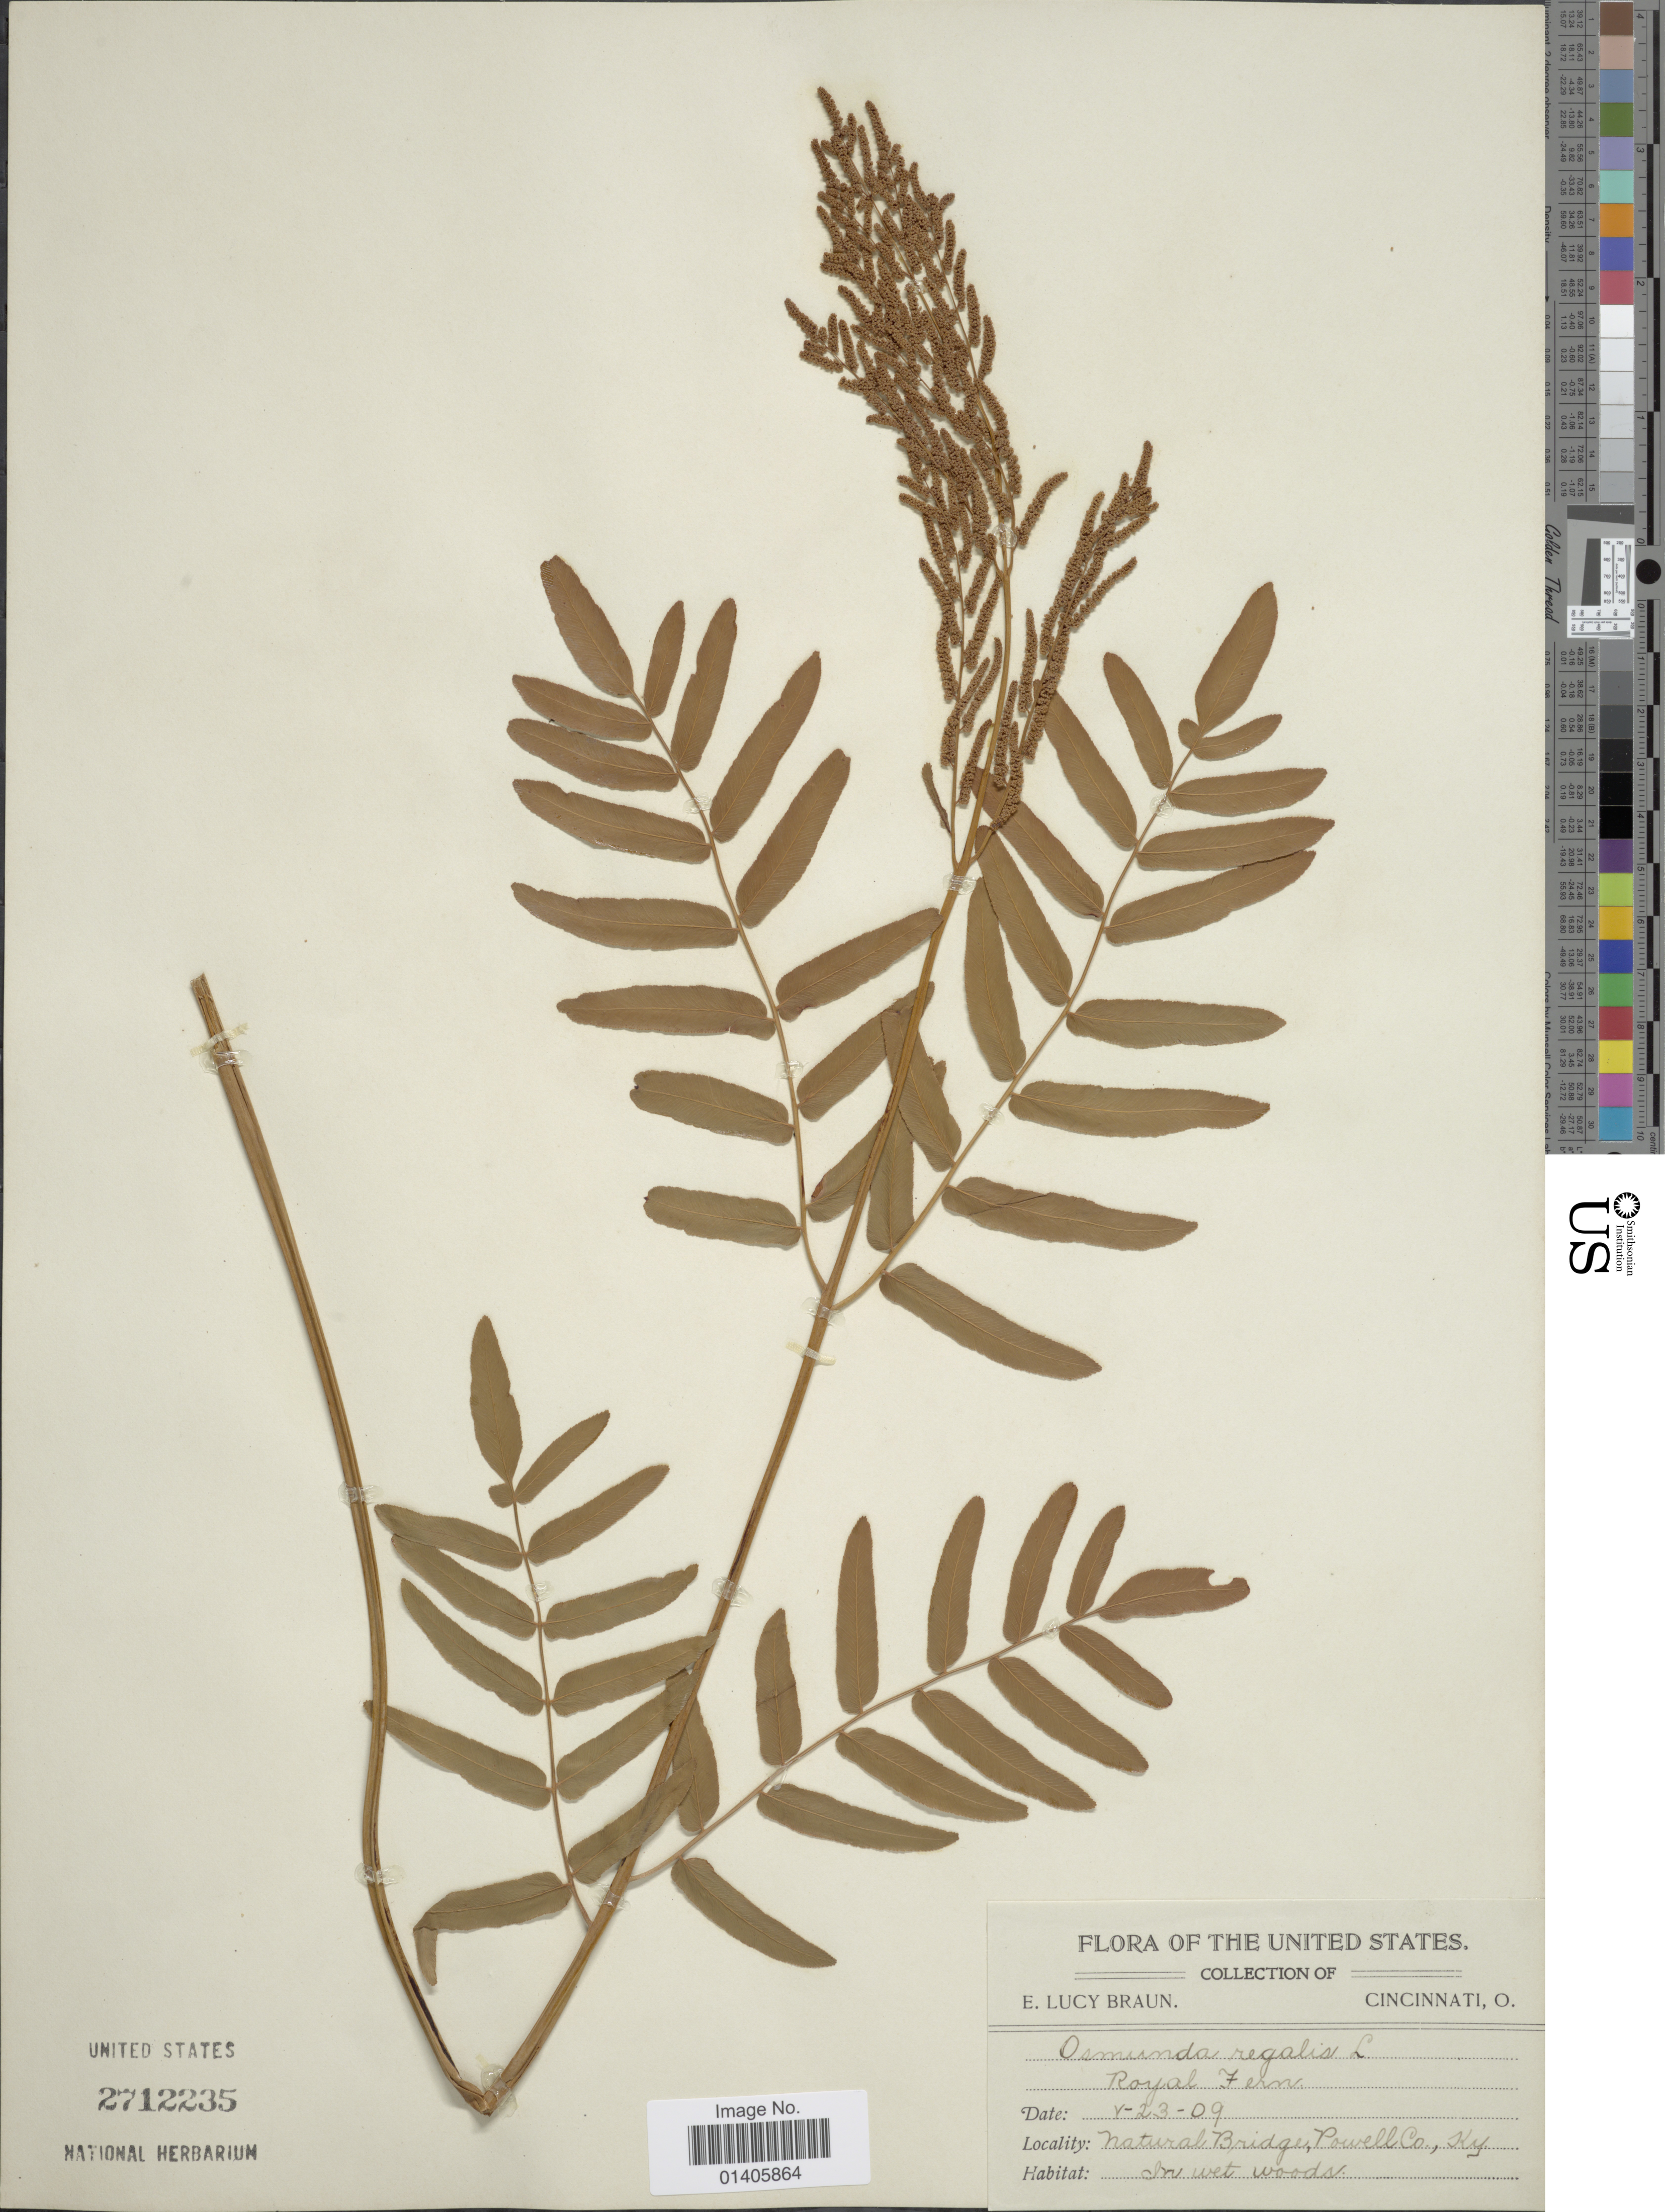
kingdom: Plantae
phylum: Tracheophyta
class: Polypodiopsida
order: Osmundales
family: Osmundaceae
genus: Osmunda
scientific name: Osmunda regalis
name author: L.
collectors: E. L. Braun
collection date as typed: Transcribed d/m/y: 23/5/9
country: United States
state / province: Kentucky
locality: Natural Bridge, Powell Co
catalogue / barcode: US 2712235